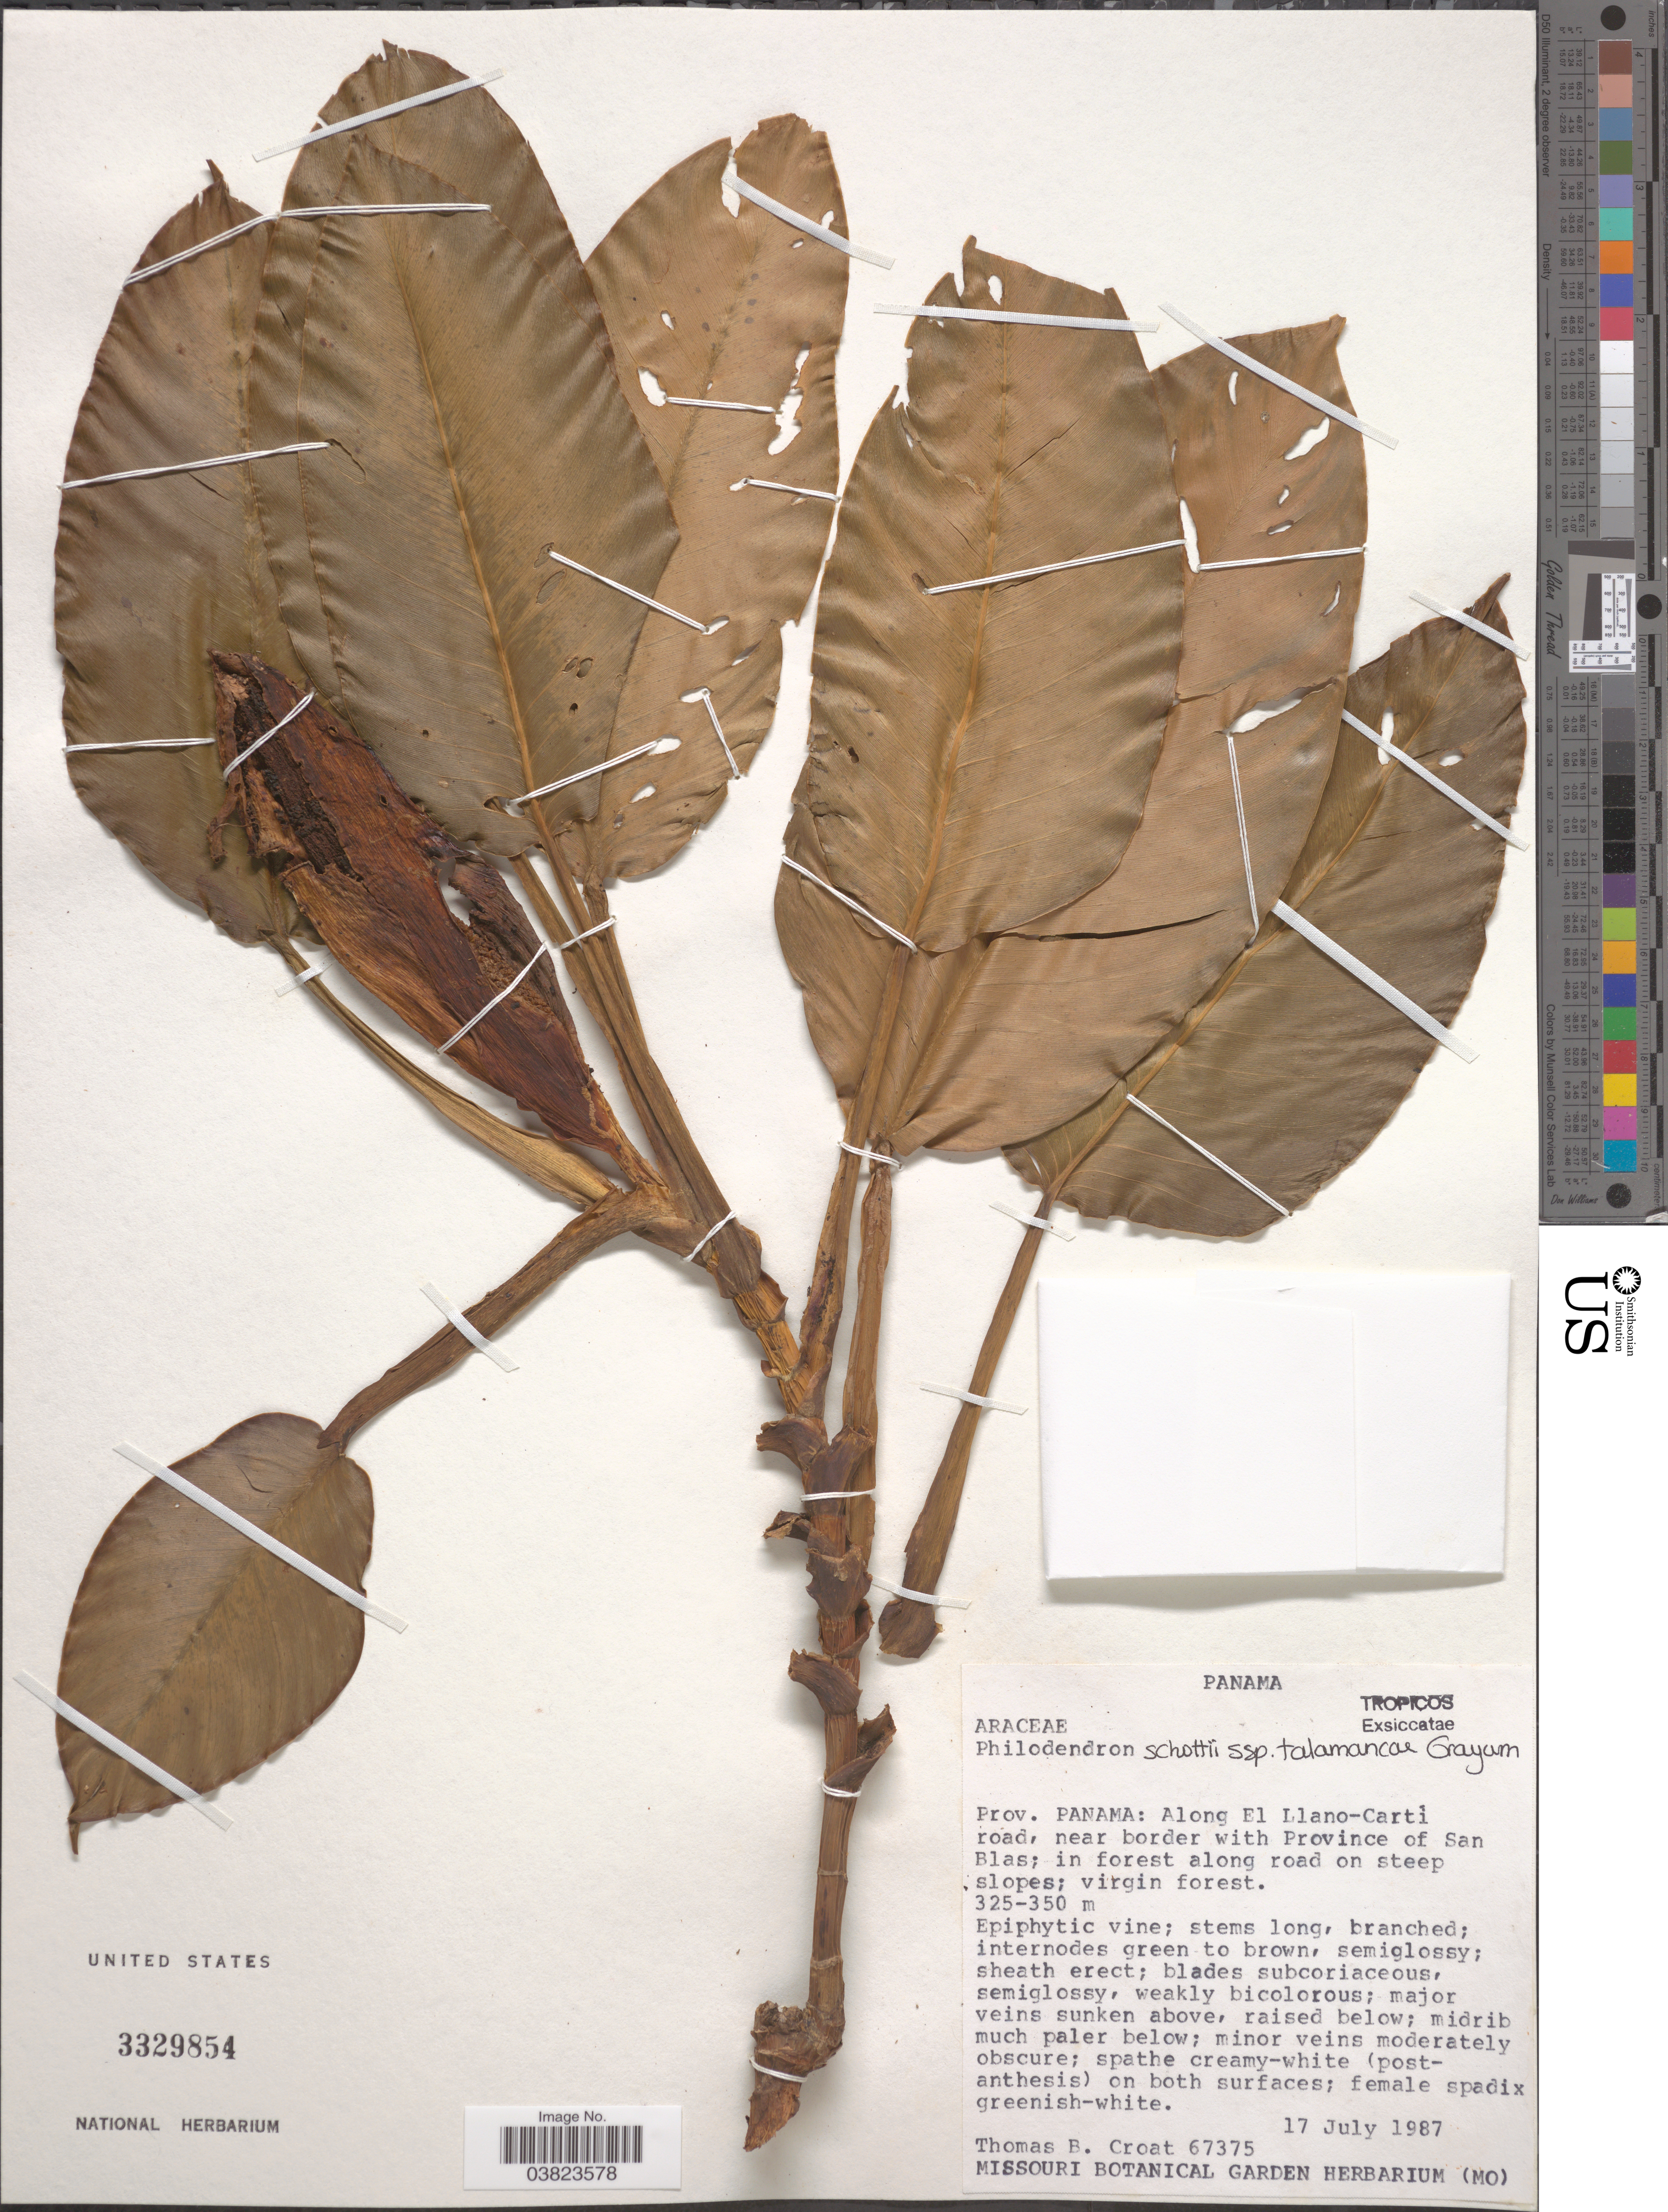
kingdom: Plantae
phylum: Tracheophyta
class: Liliopsida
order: Alismatales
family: Araceae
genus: Philodendron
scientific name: Philodendron schottii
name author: K. Koch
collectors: T. B. Croat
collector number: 67375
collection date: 1987-07-17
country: Panama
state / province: Panamá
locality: Along El Llano-Carti road, near border with Province of San Blas.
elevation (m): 325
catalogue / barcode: US 3329854